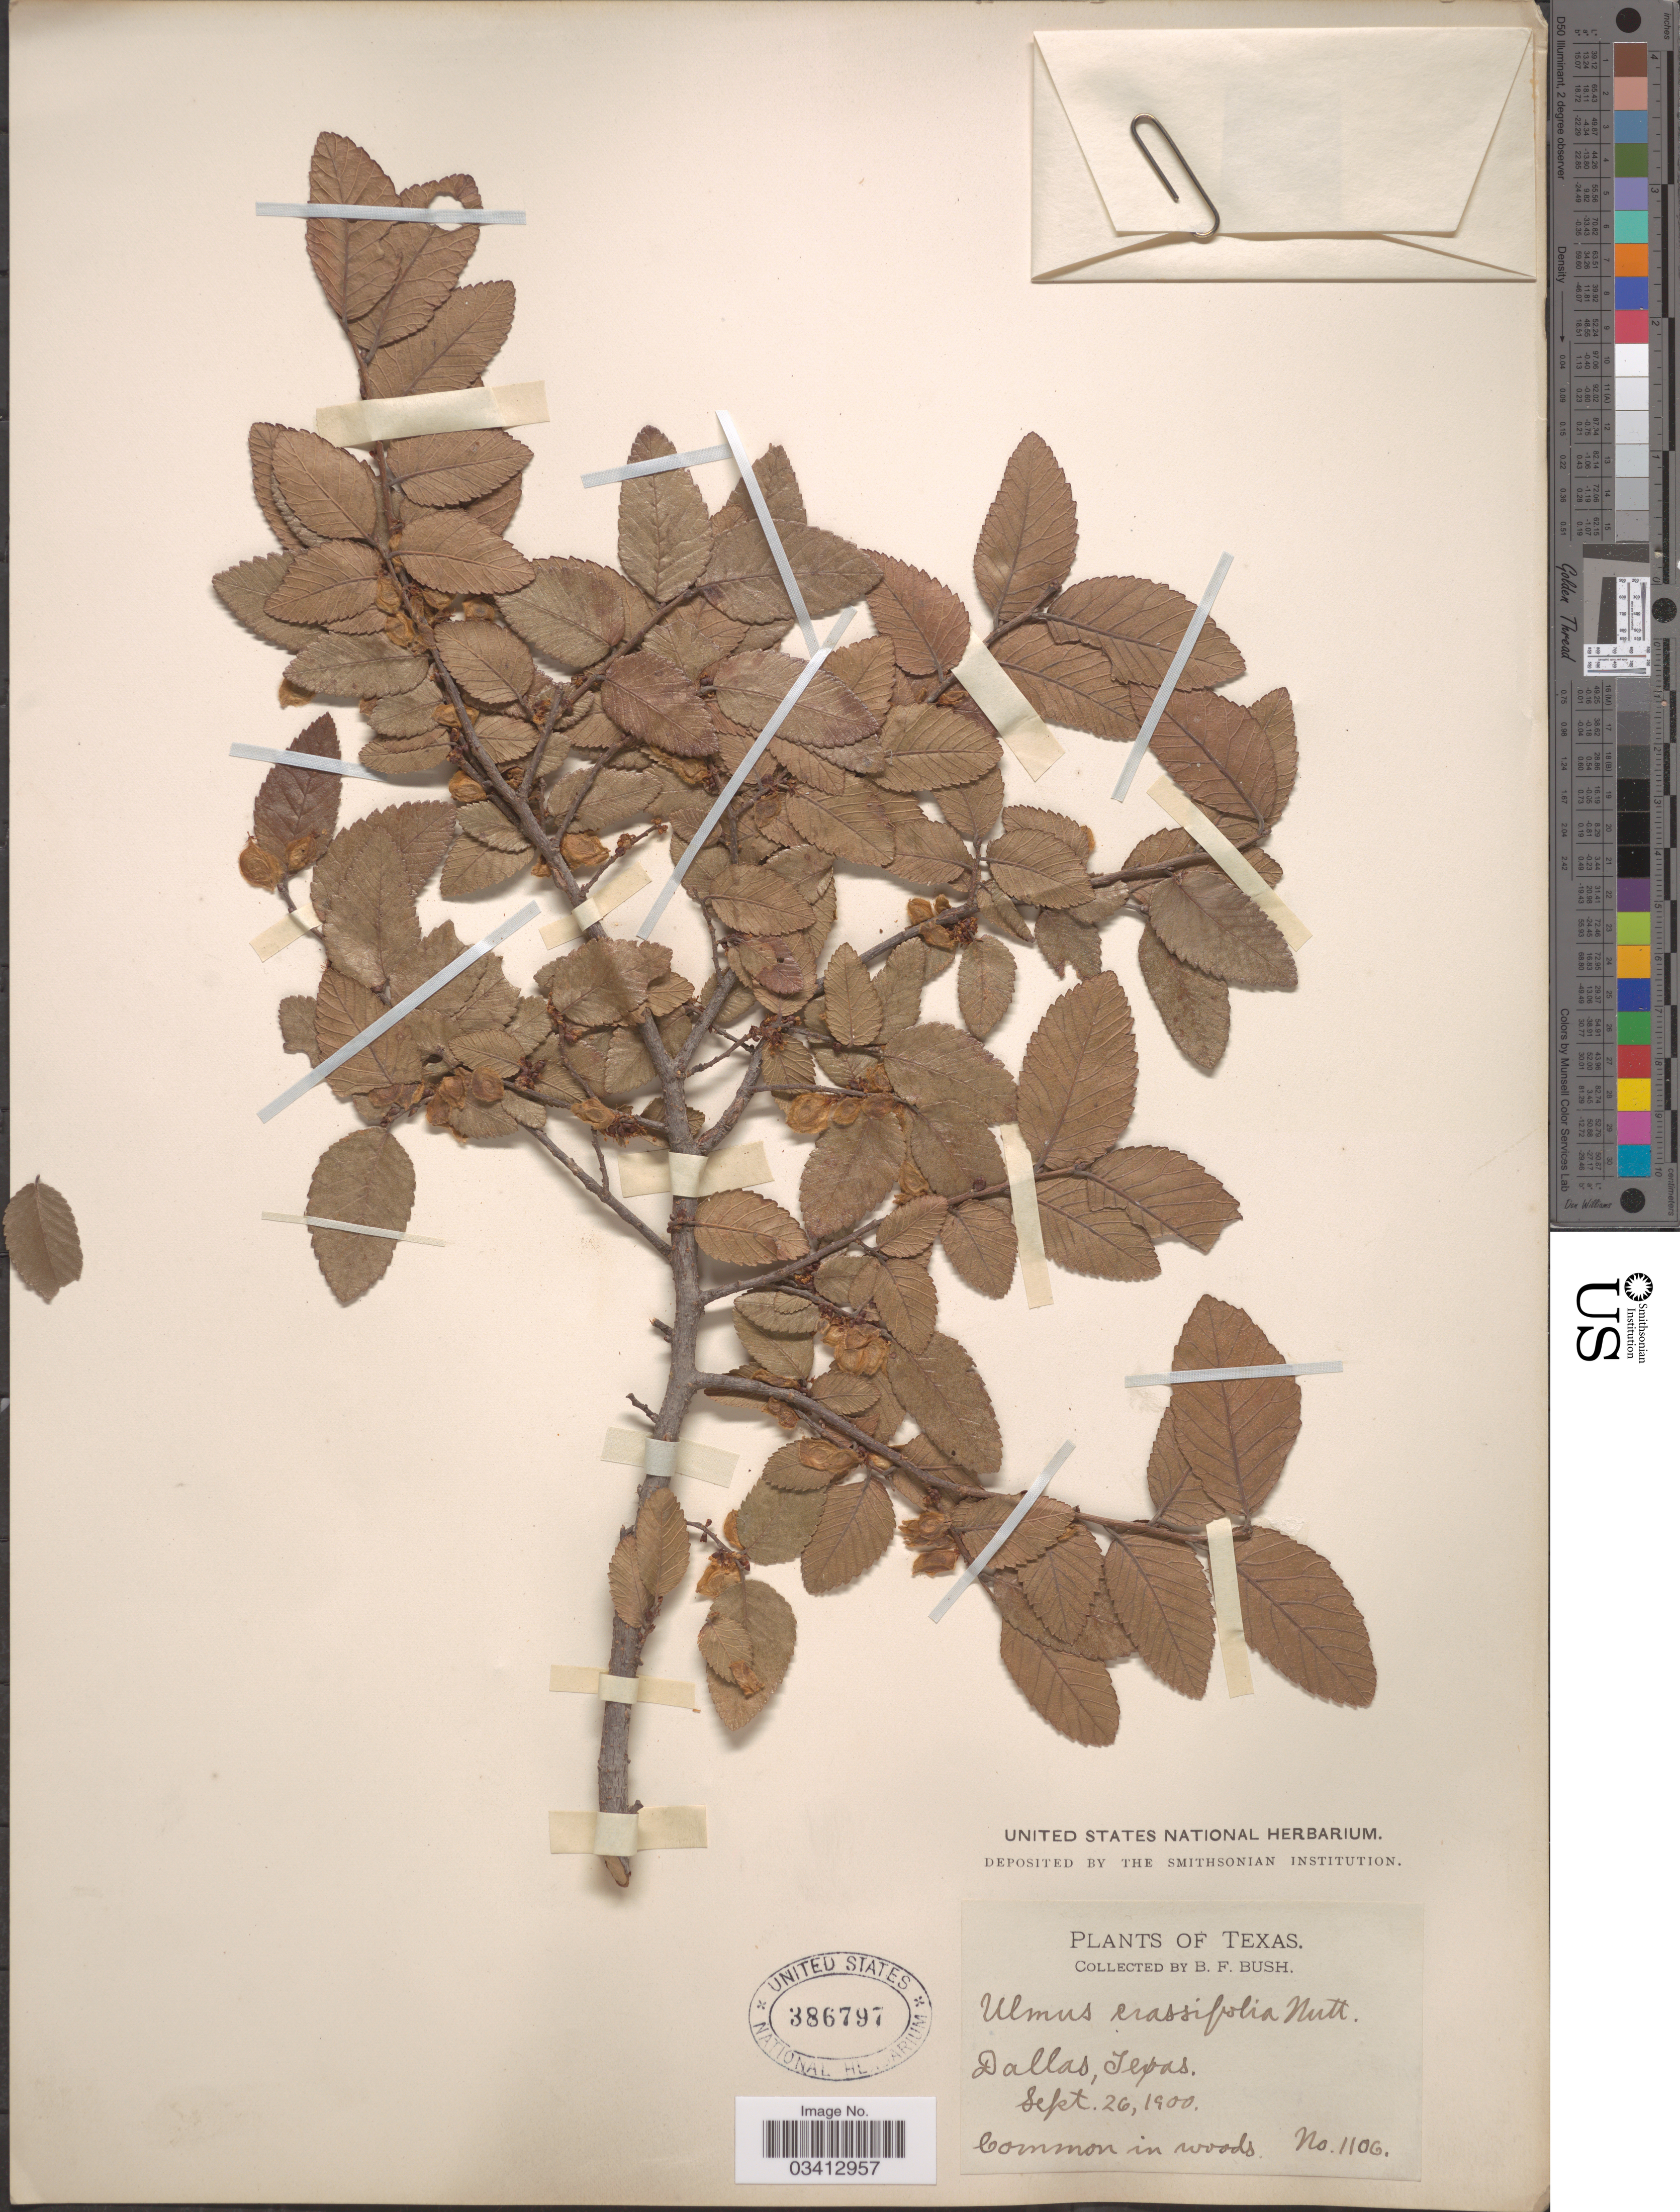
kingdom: Plantae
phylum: Tracheophyta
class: Magnoliopsida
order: Rosales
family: Ulmaceae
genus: Ulmus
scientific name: Ulmus crassifolia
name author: Nutt.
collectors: B. F. Bush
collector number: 1106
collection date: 1900-09-26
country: United States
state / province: Texas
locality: Dallas.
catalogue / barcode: US 386797